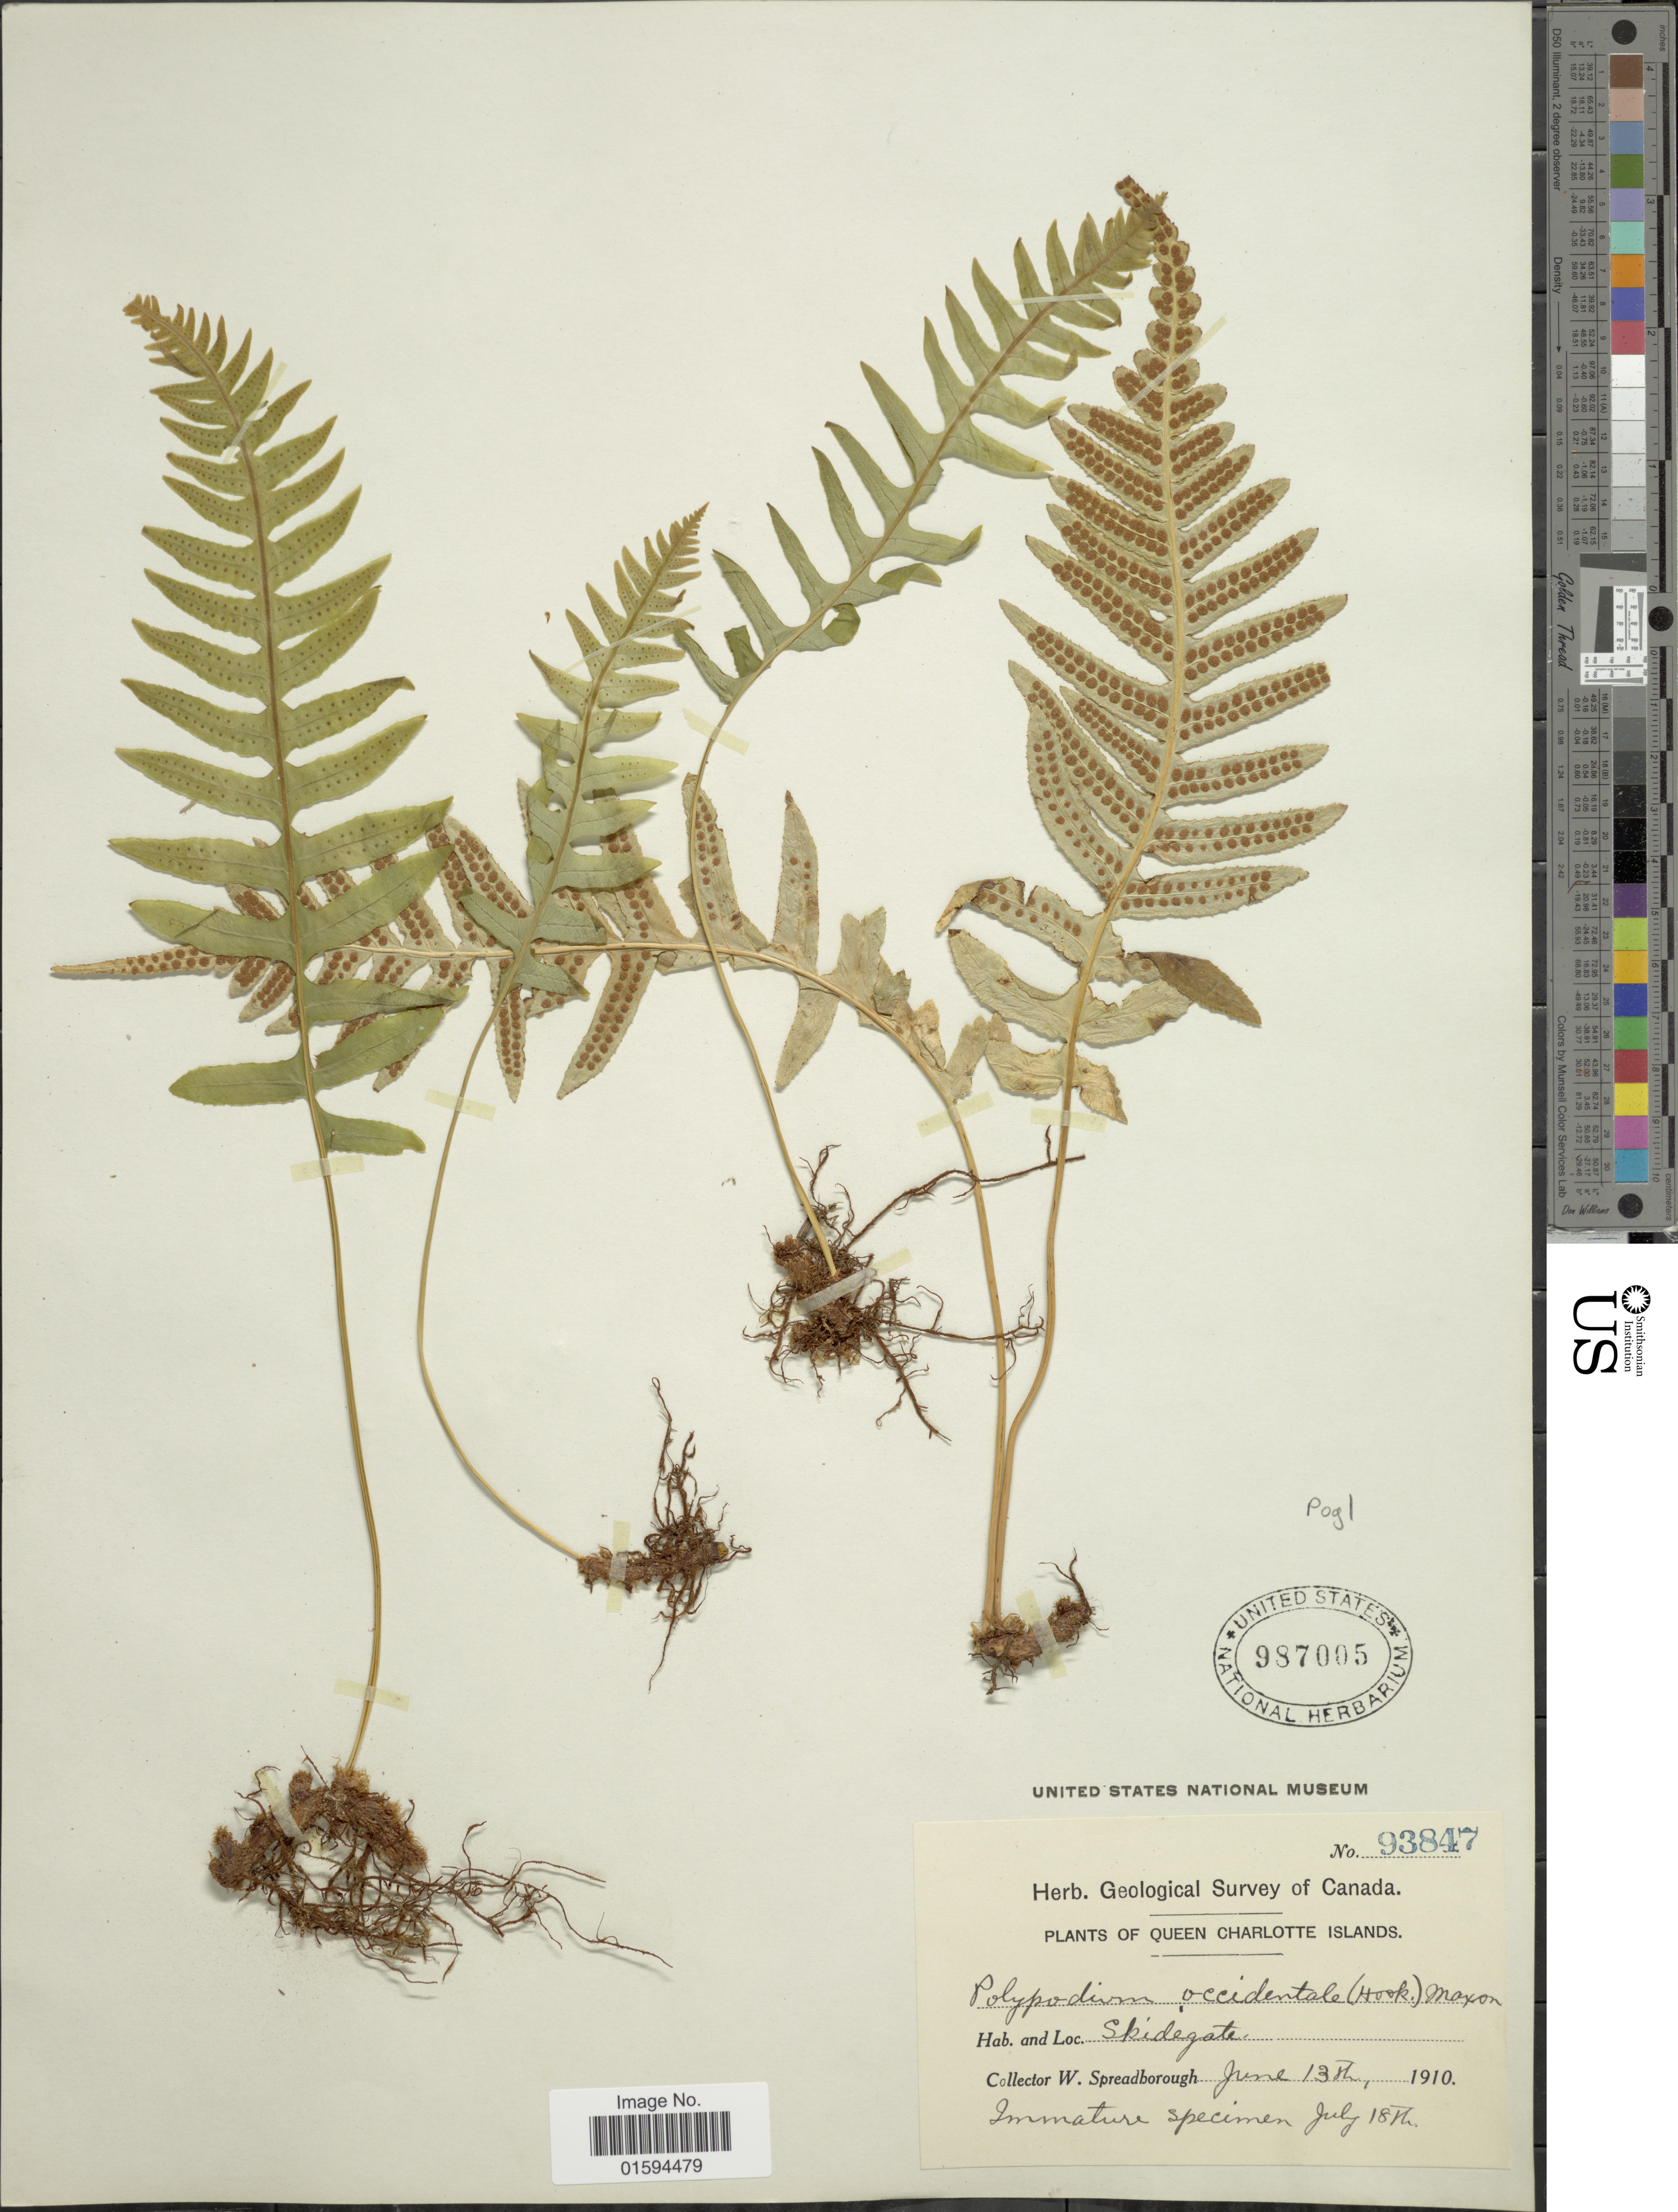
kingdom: Plantae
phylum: Tracheophyta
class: Polypodiopsida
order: Polypodiales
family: Polypodiaceae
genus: Polypodium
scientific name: Polypodium glycyrrhiza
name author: D.C. Eaton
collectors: W. Spreadborough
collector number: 93847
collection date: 1910-06-13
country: Canada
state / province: British Columbia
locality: Queen Charlotte Islands, Skidegate.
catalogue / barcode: US 987005